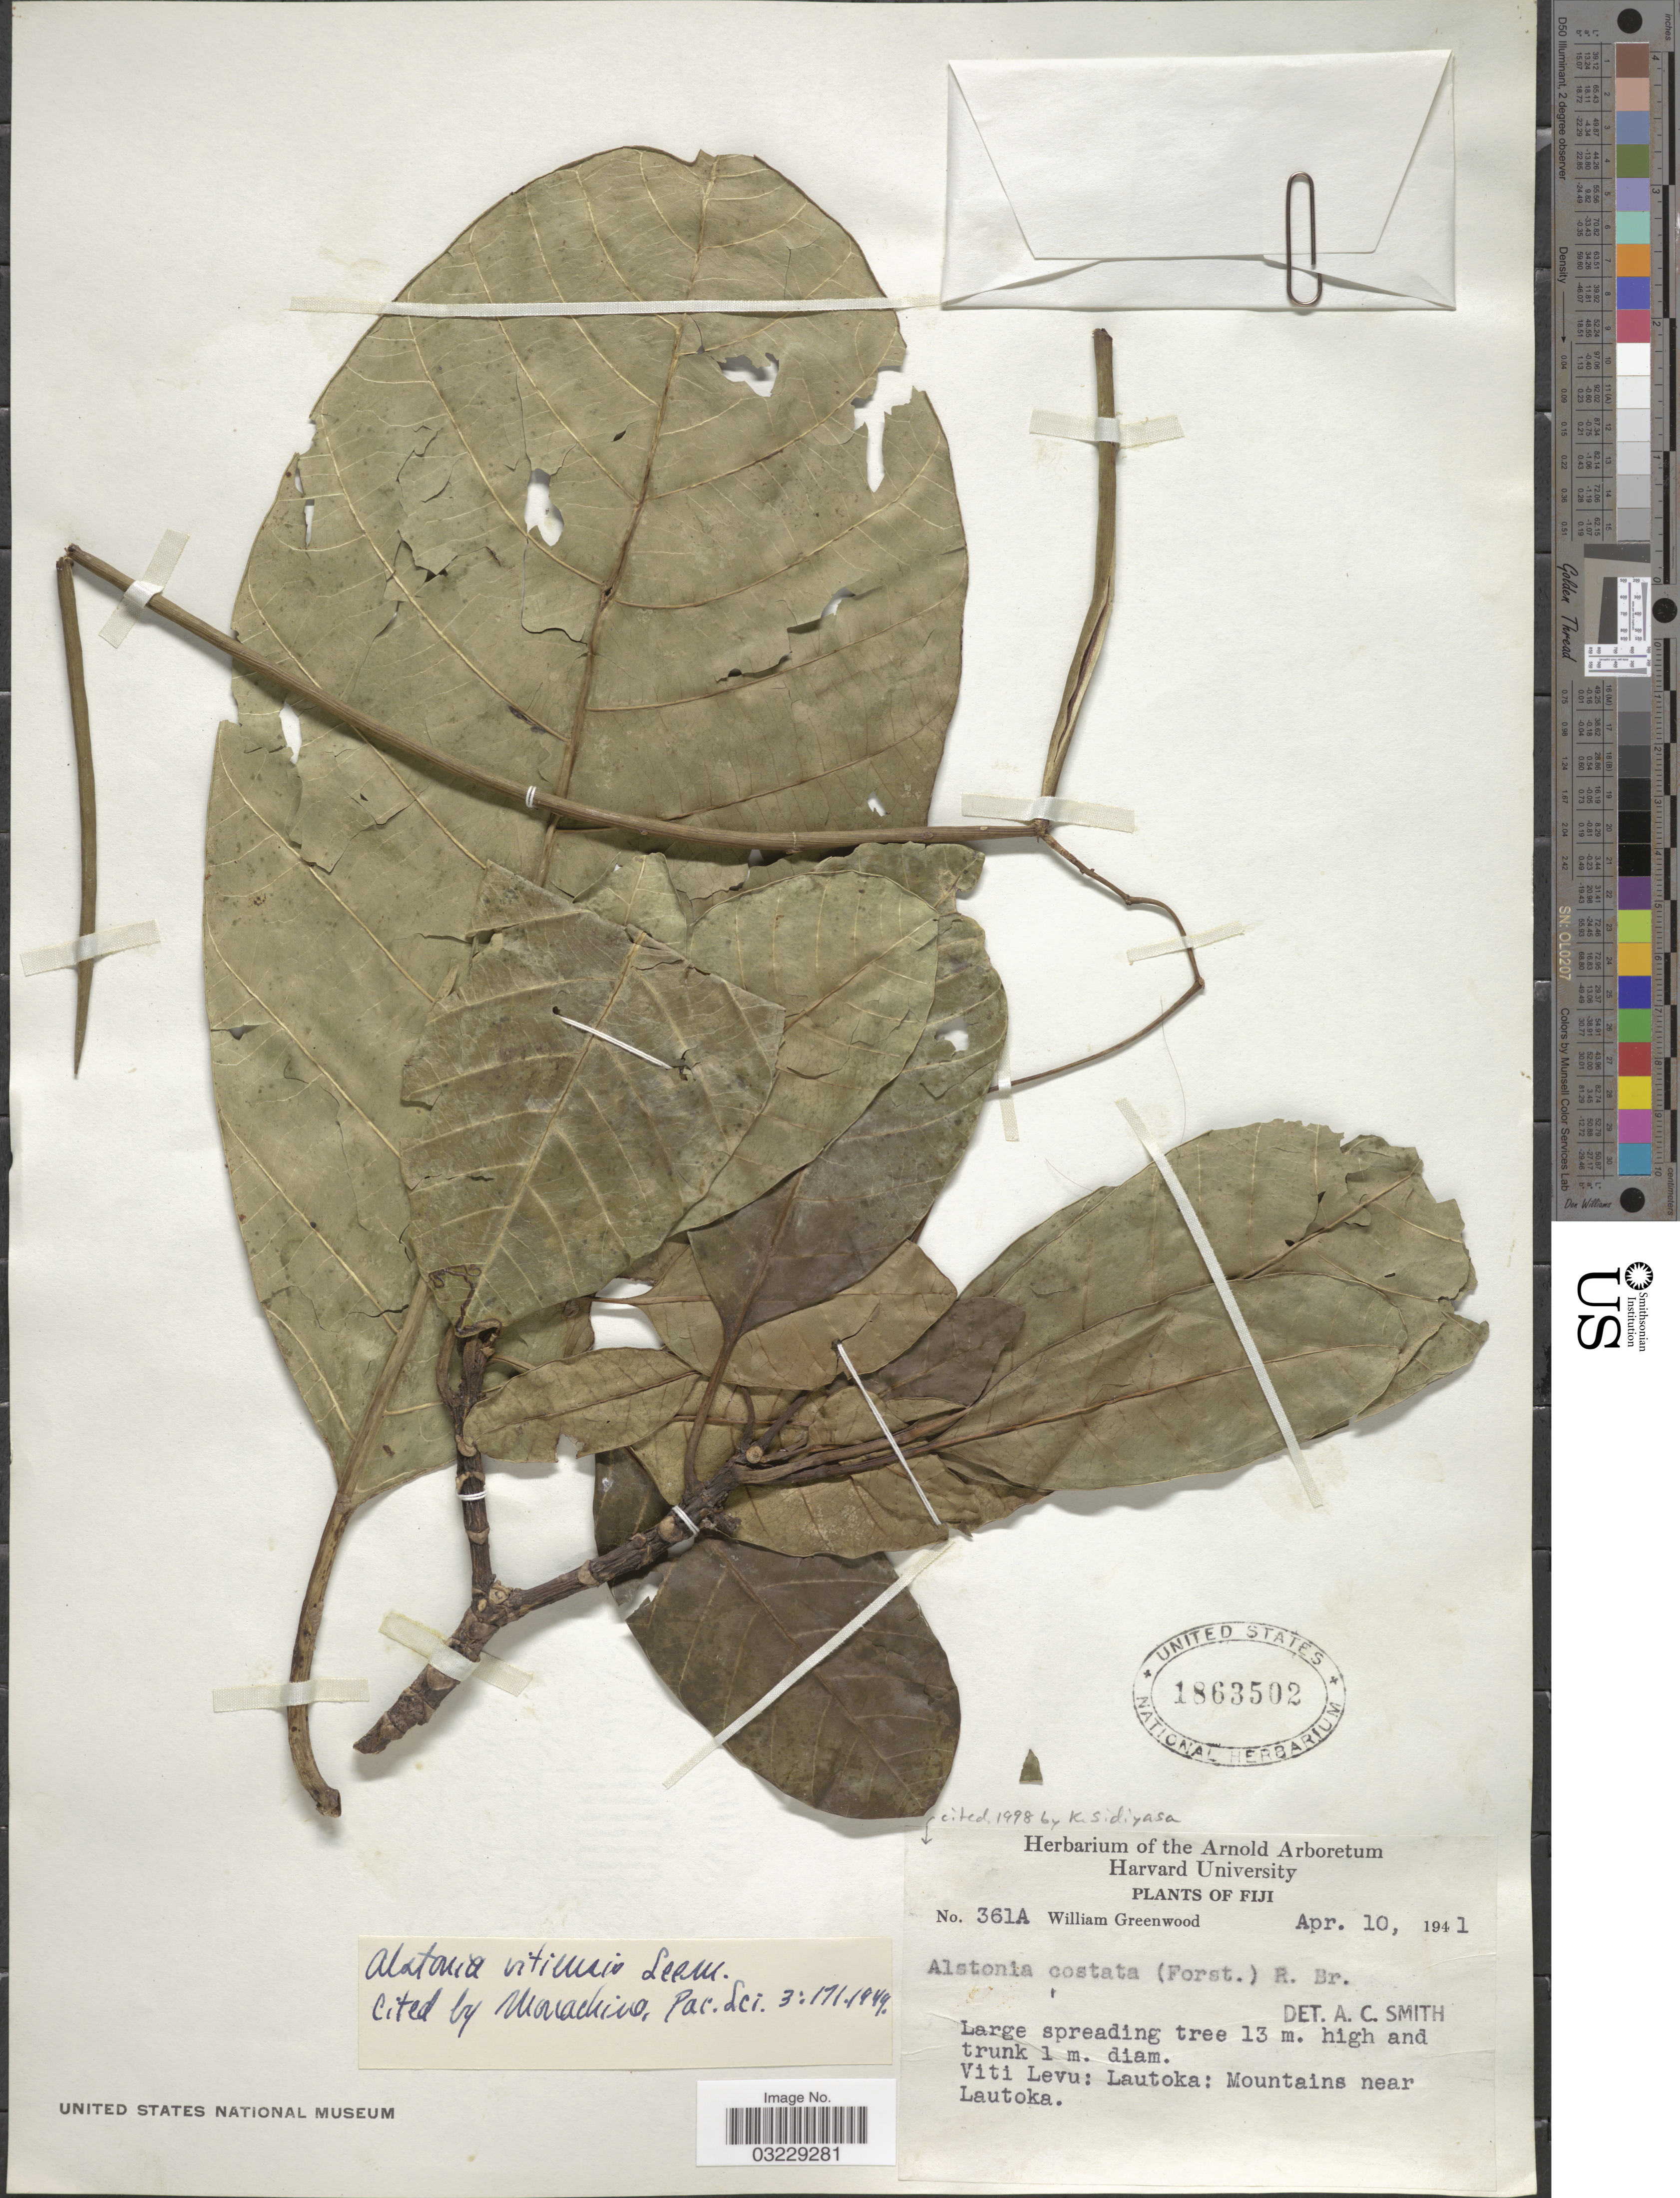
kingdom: Plantae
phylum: Tracheophyta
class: Magnoliopsida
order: Gentianales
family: Apocynaceae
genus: Alstonia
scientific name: Alstonia costata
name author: (G. Forst.) R. Br.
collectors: W. Greenwood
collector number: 361A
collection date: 1941-04-10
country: Fiji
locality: Viti Levu: Lautoka: Mountains near Lautoka.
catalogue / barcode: US 1863502